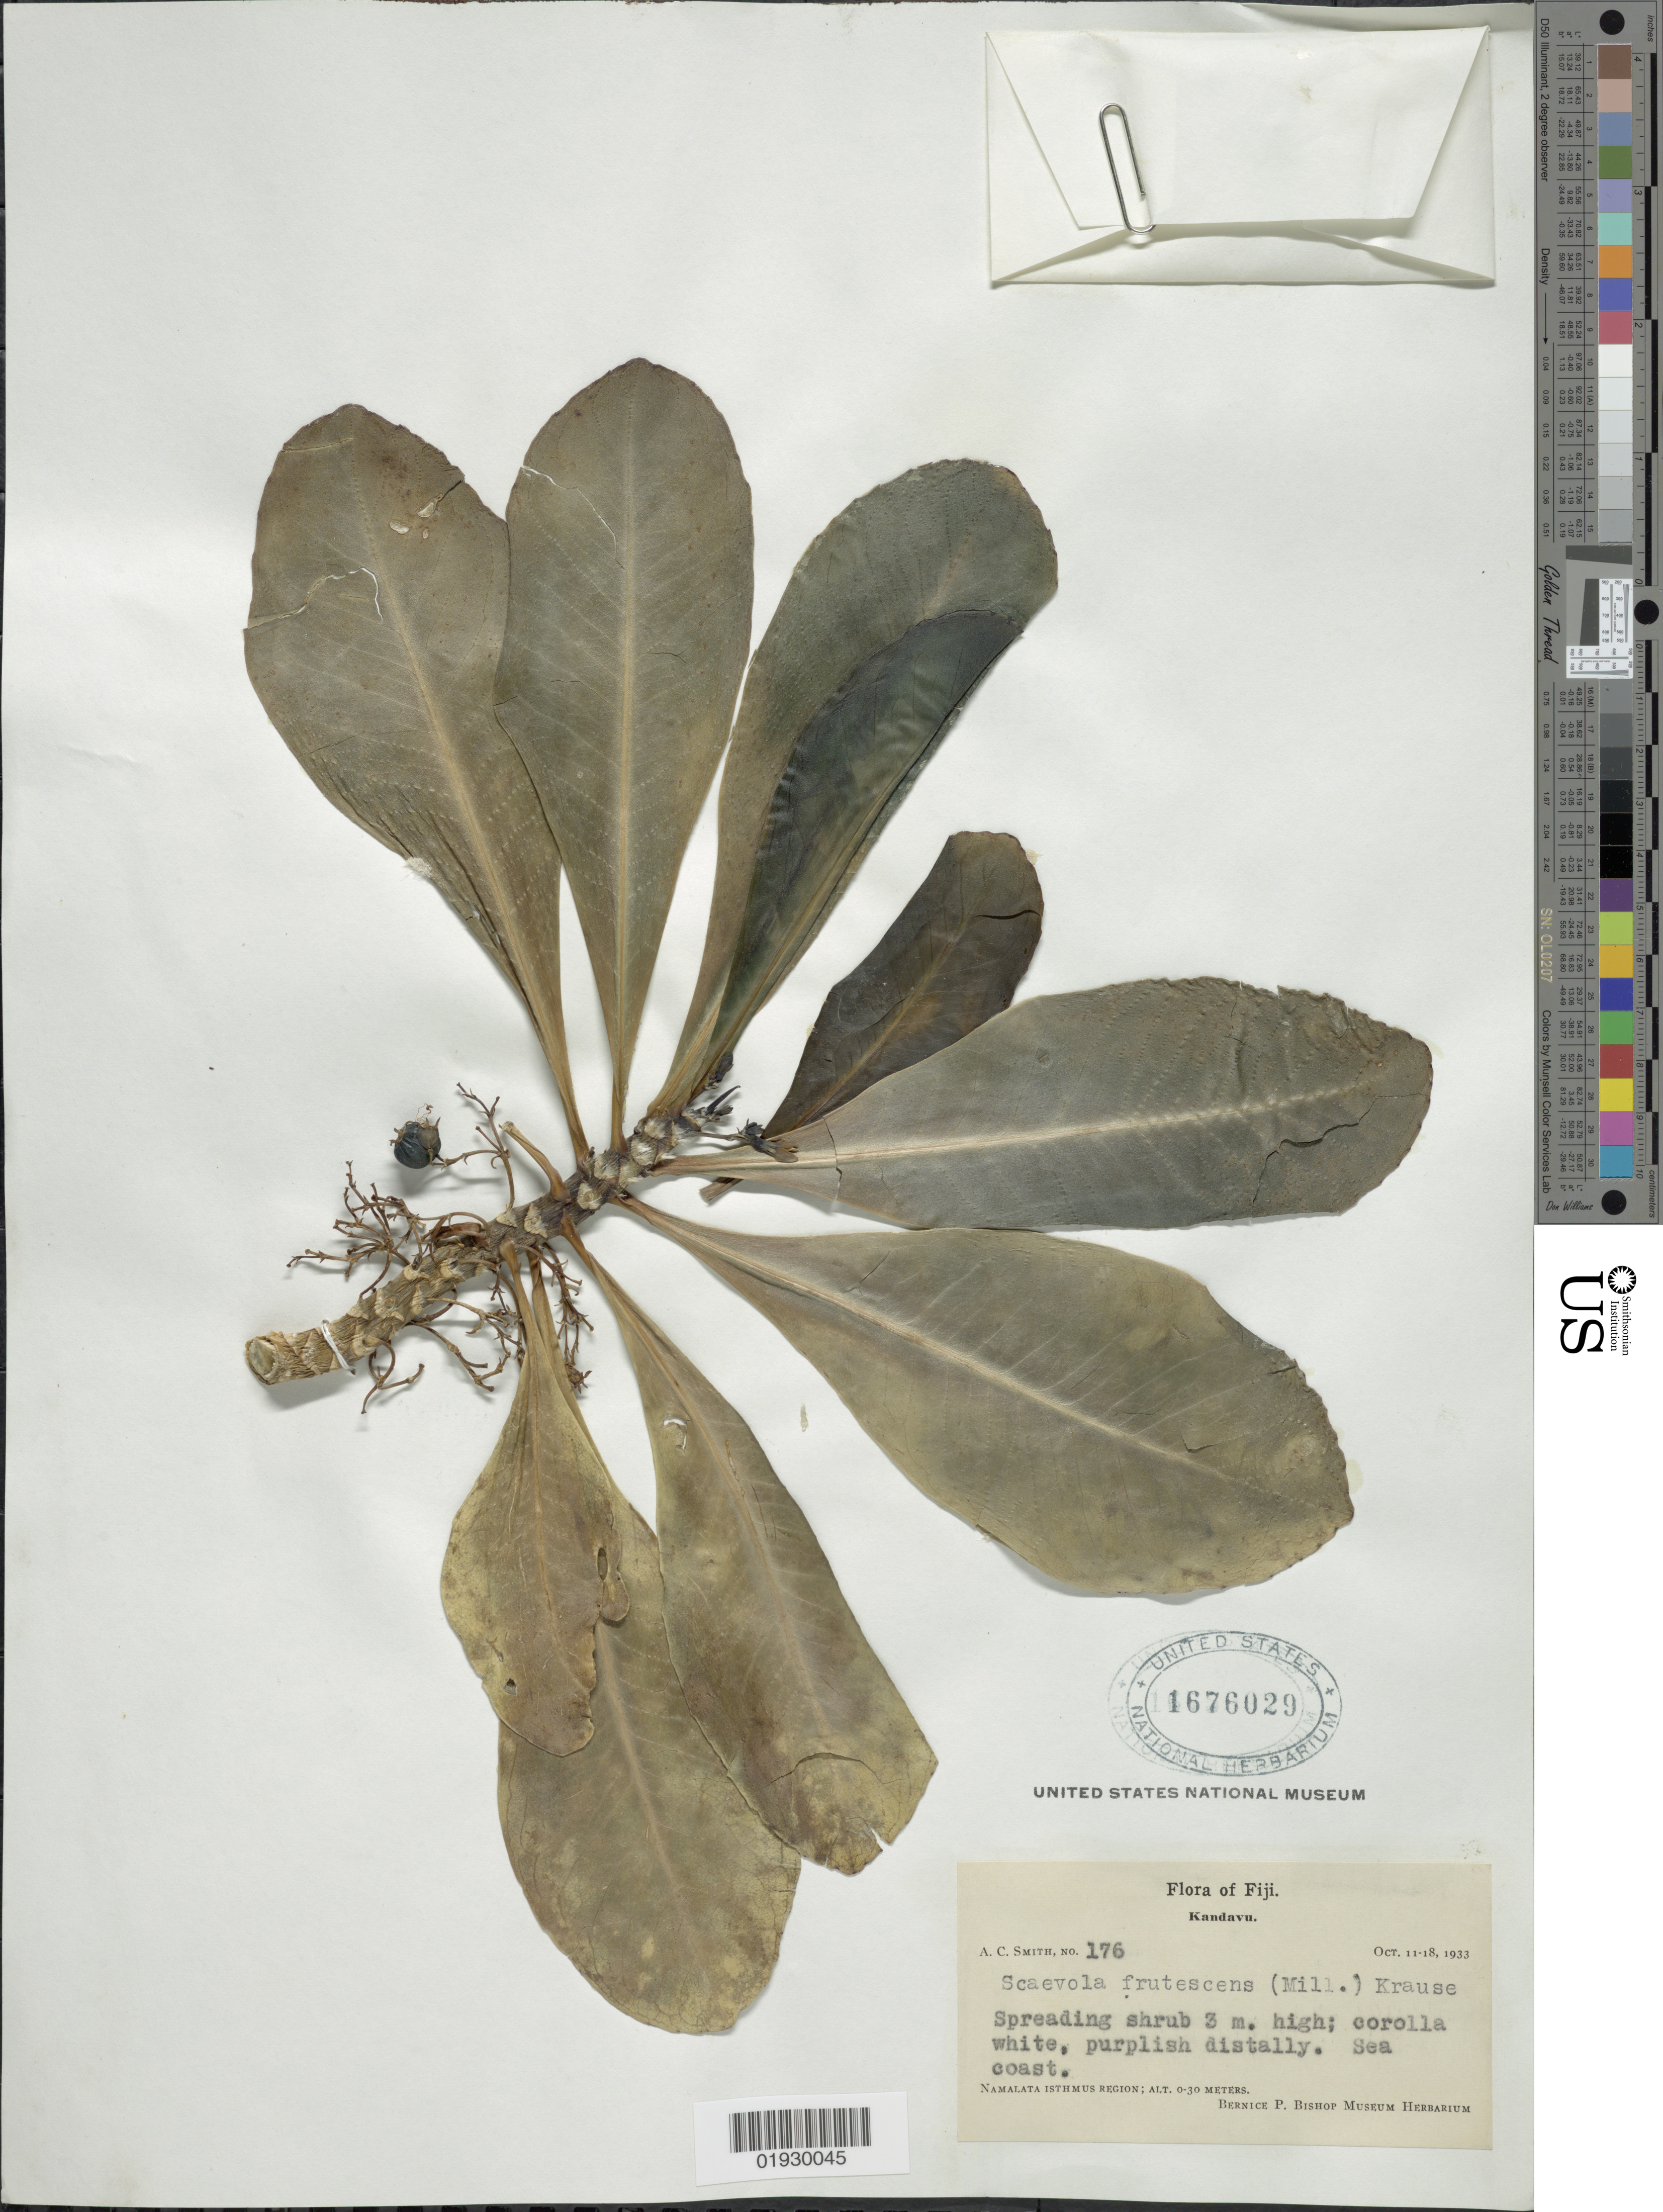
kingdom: Plantae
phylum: Tracheophyta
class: Magnoliopsida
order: Asterales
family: Goodeniaceae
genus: Scaevola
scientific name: Scaevola taccada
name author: (Gaertn.) Roxb.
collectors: A. C. Smith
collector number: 176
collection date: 1933-10-11/1933-10-18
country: Fiji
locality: Kandavu, Namalata Isthmus Region.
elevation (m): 0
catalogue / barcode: US 1676029